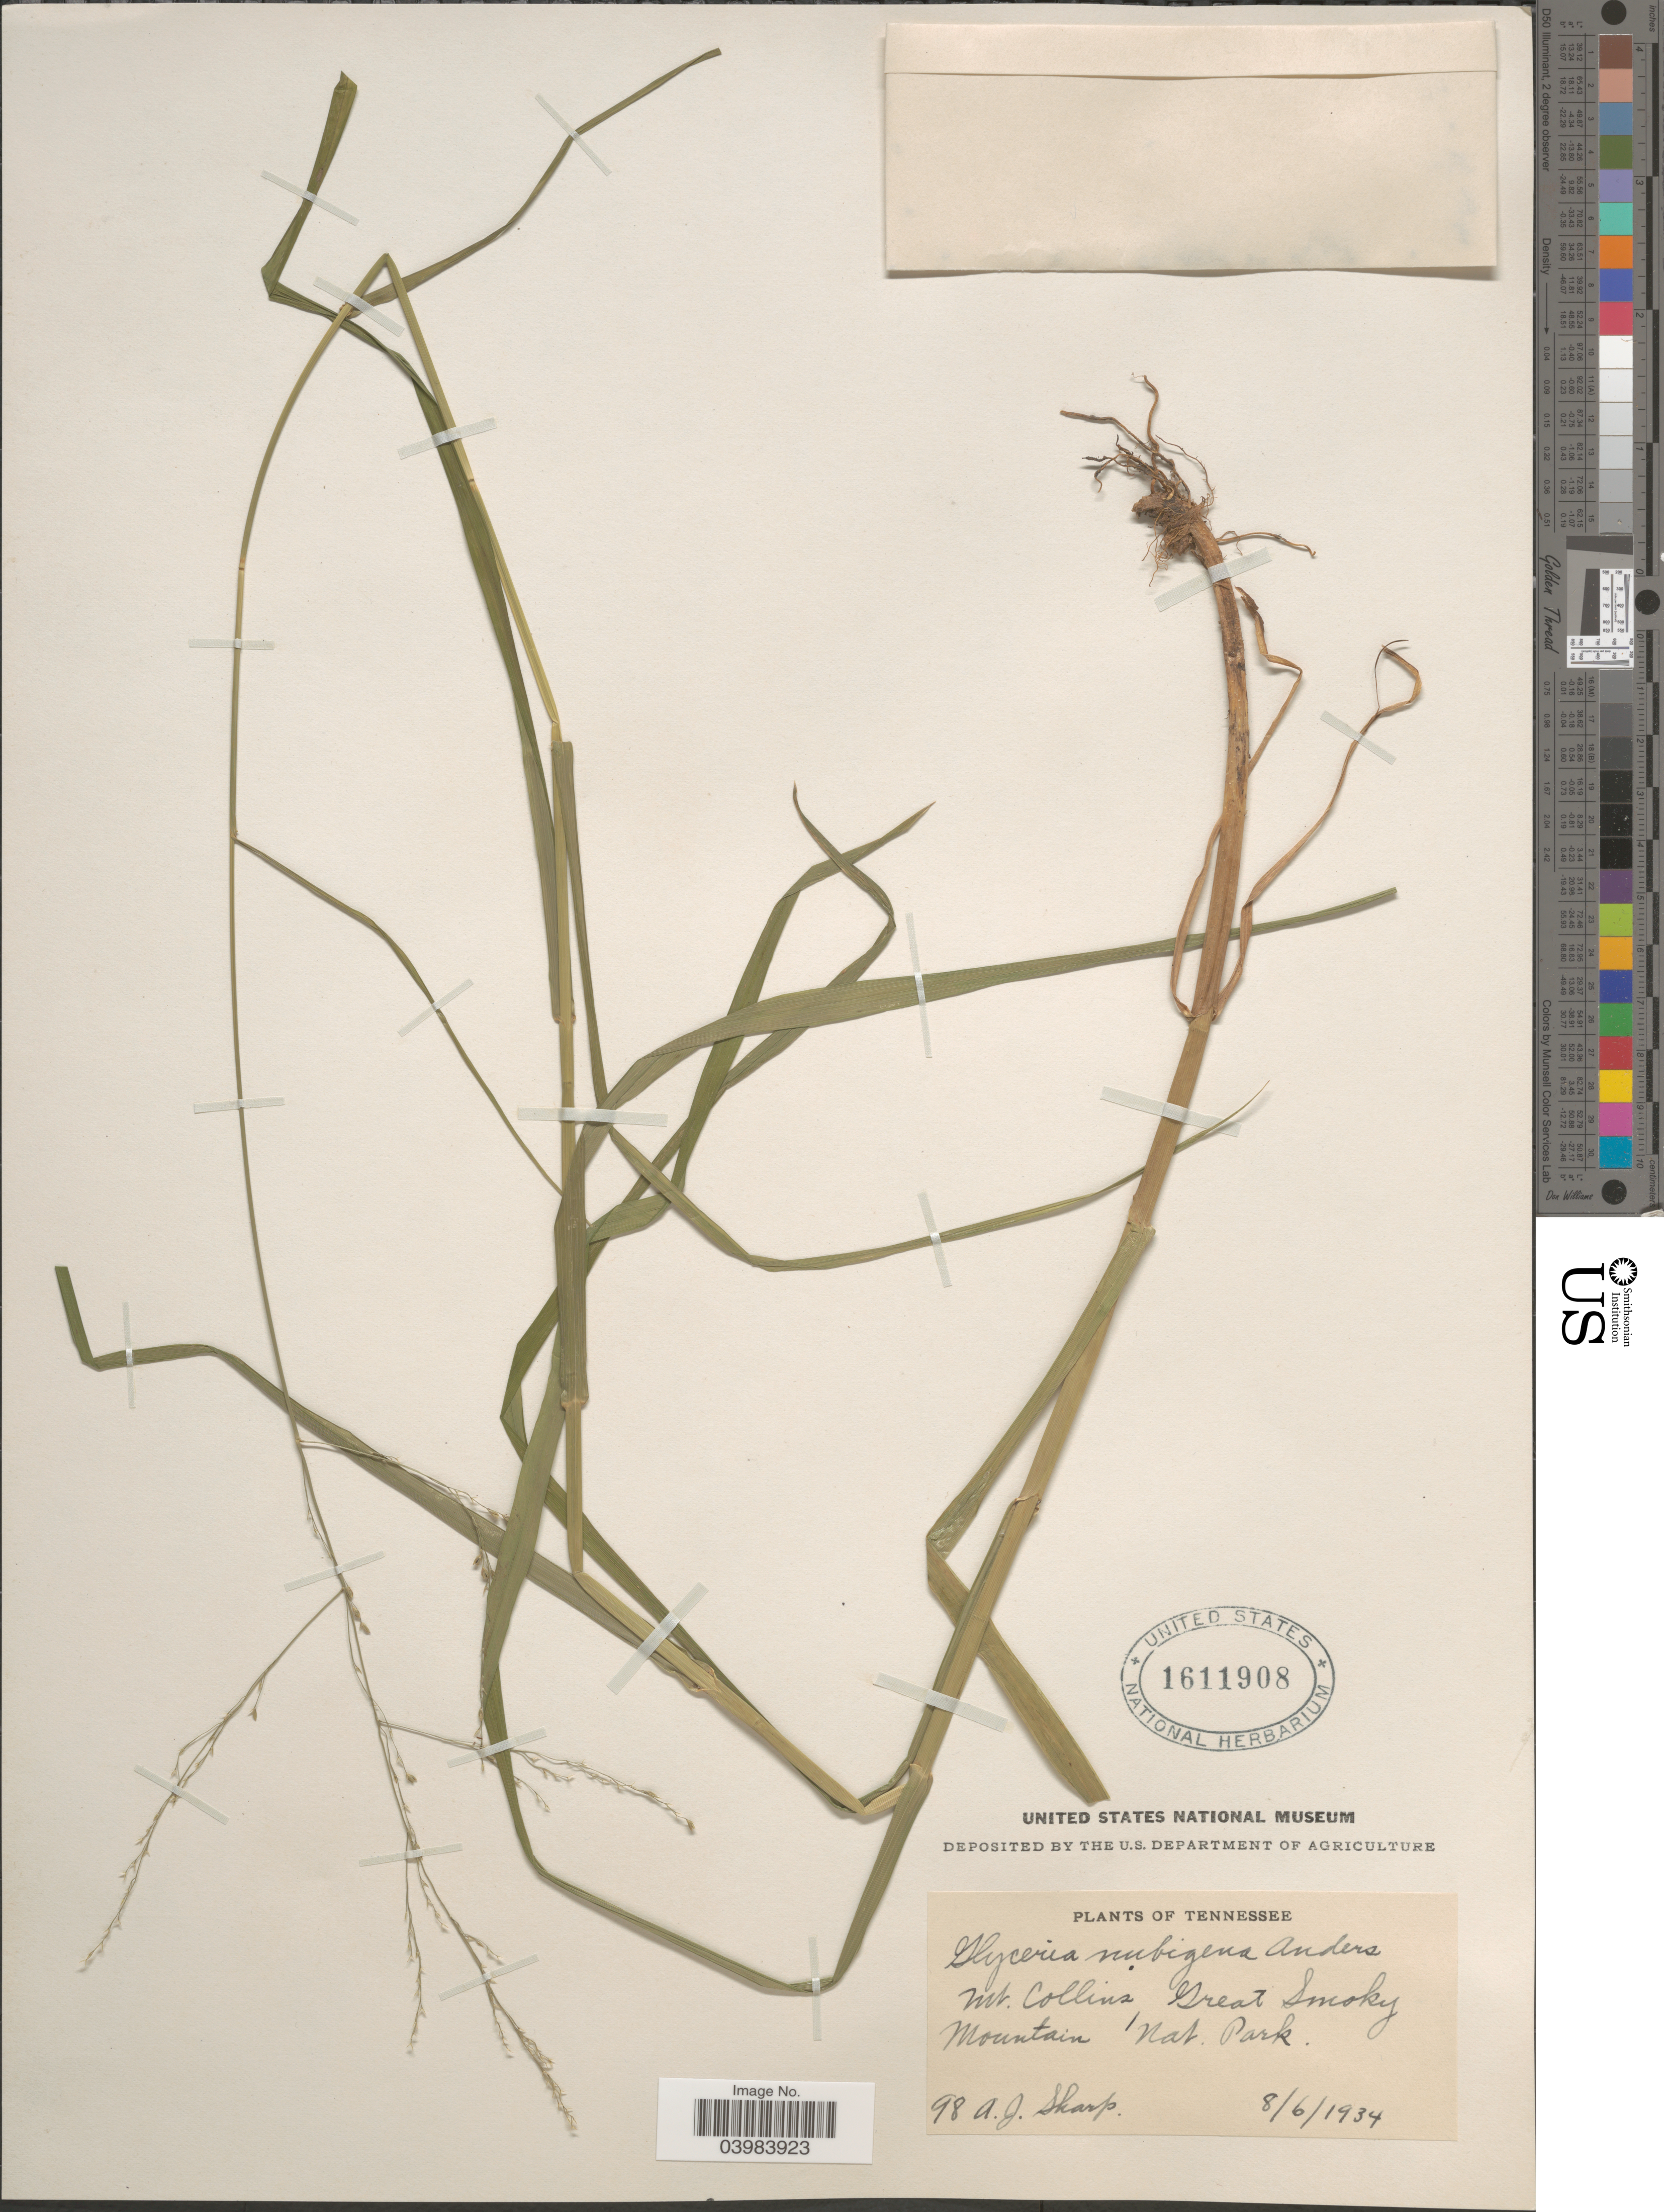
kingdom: Plantae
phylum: Tracheophyta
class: Liliopsida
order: Poales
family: Poaceae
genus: Glyceria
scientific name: Glyceria nubigena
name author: W.A. Anderson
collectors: A. J. Sharp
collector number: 98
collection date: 1934-08-06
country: United States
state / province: Tennessee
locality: Mt. Collins Great Smoky Mountain Nat. Park.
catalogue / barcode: US 1611908